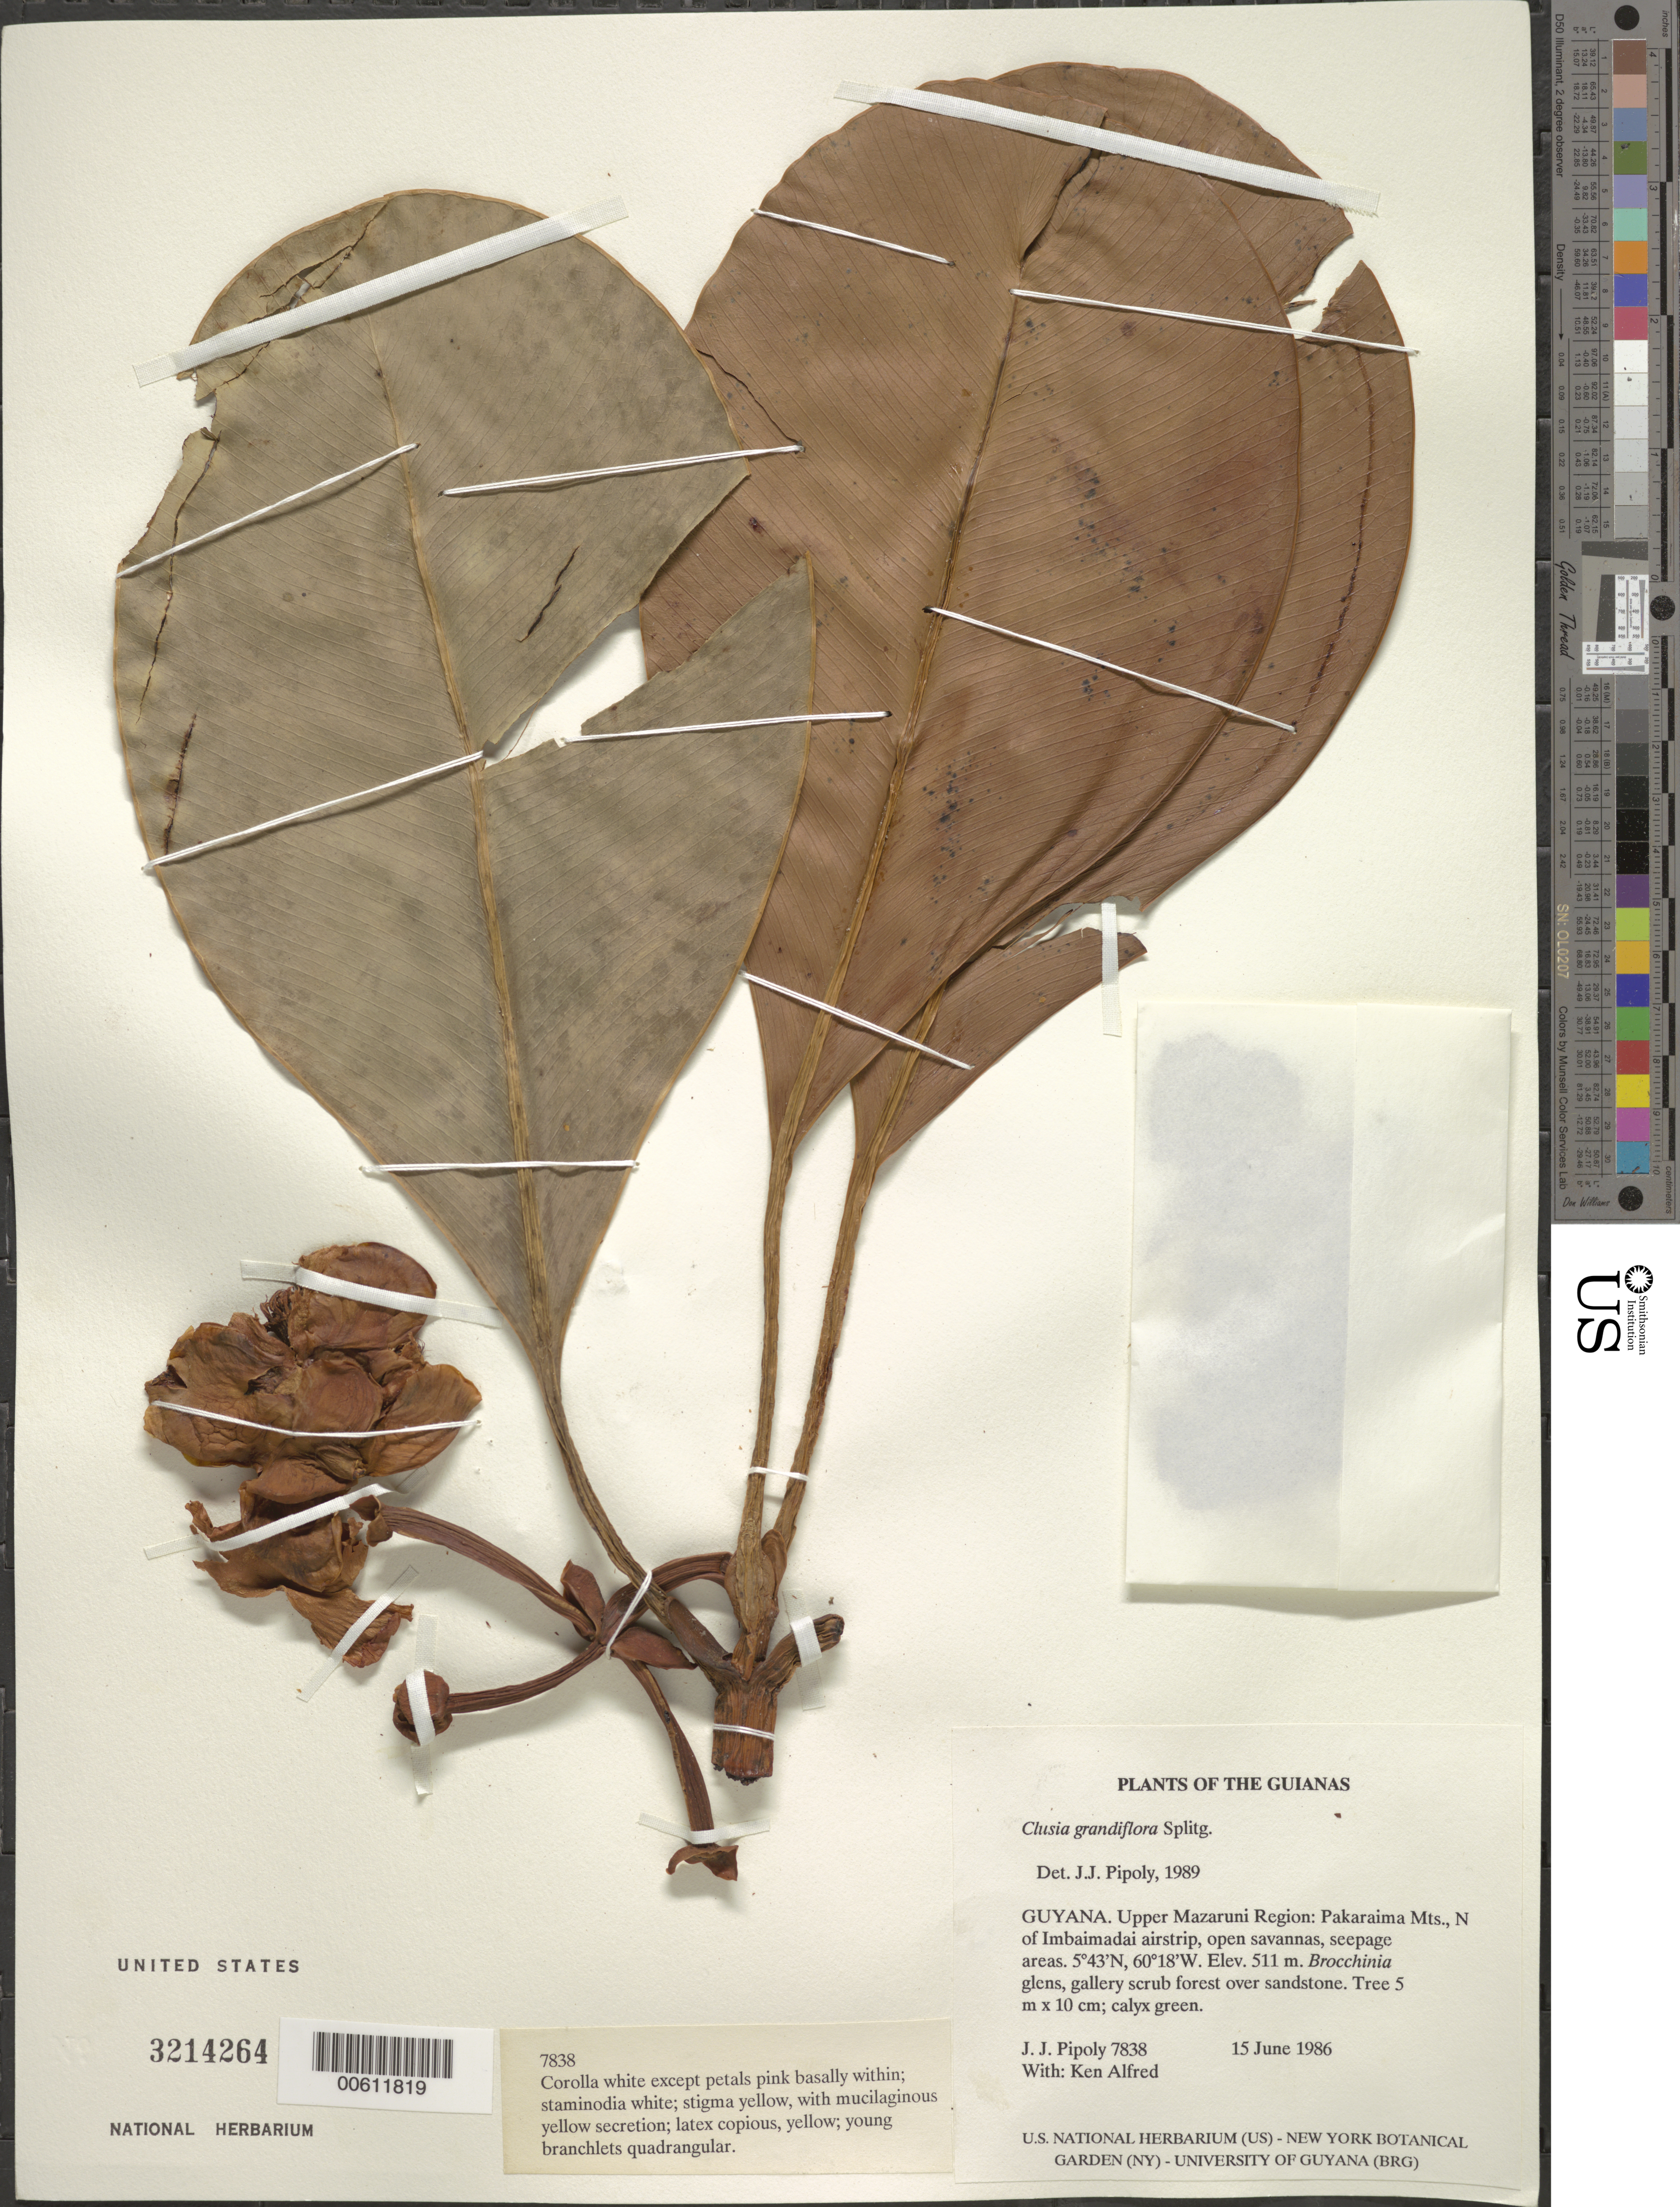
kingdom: Plantae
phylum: Tracheophyta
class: Magnoliopsida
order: Malpighiales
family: Clusiaceae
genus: Clusia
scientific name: Clusia grandiflora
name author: Splitg.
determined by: Pipoly, J. J., III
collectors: J. J. Pipoly & K. Alfred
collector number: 7838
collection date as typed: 15 June 1986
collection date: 1986-06-15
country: Guyana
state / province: Cuyuni-Mazaruni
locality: Pakaraima Mts., N of Imbaimadai airstrip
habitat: Open savannas, seepage areas, Brocchinia glens, gallery scrub forest over sandstone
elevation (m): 511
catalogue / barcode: US 3214264